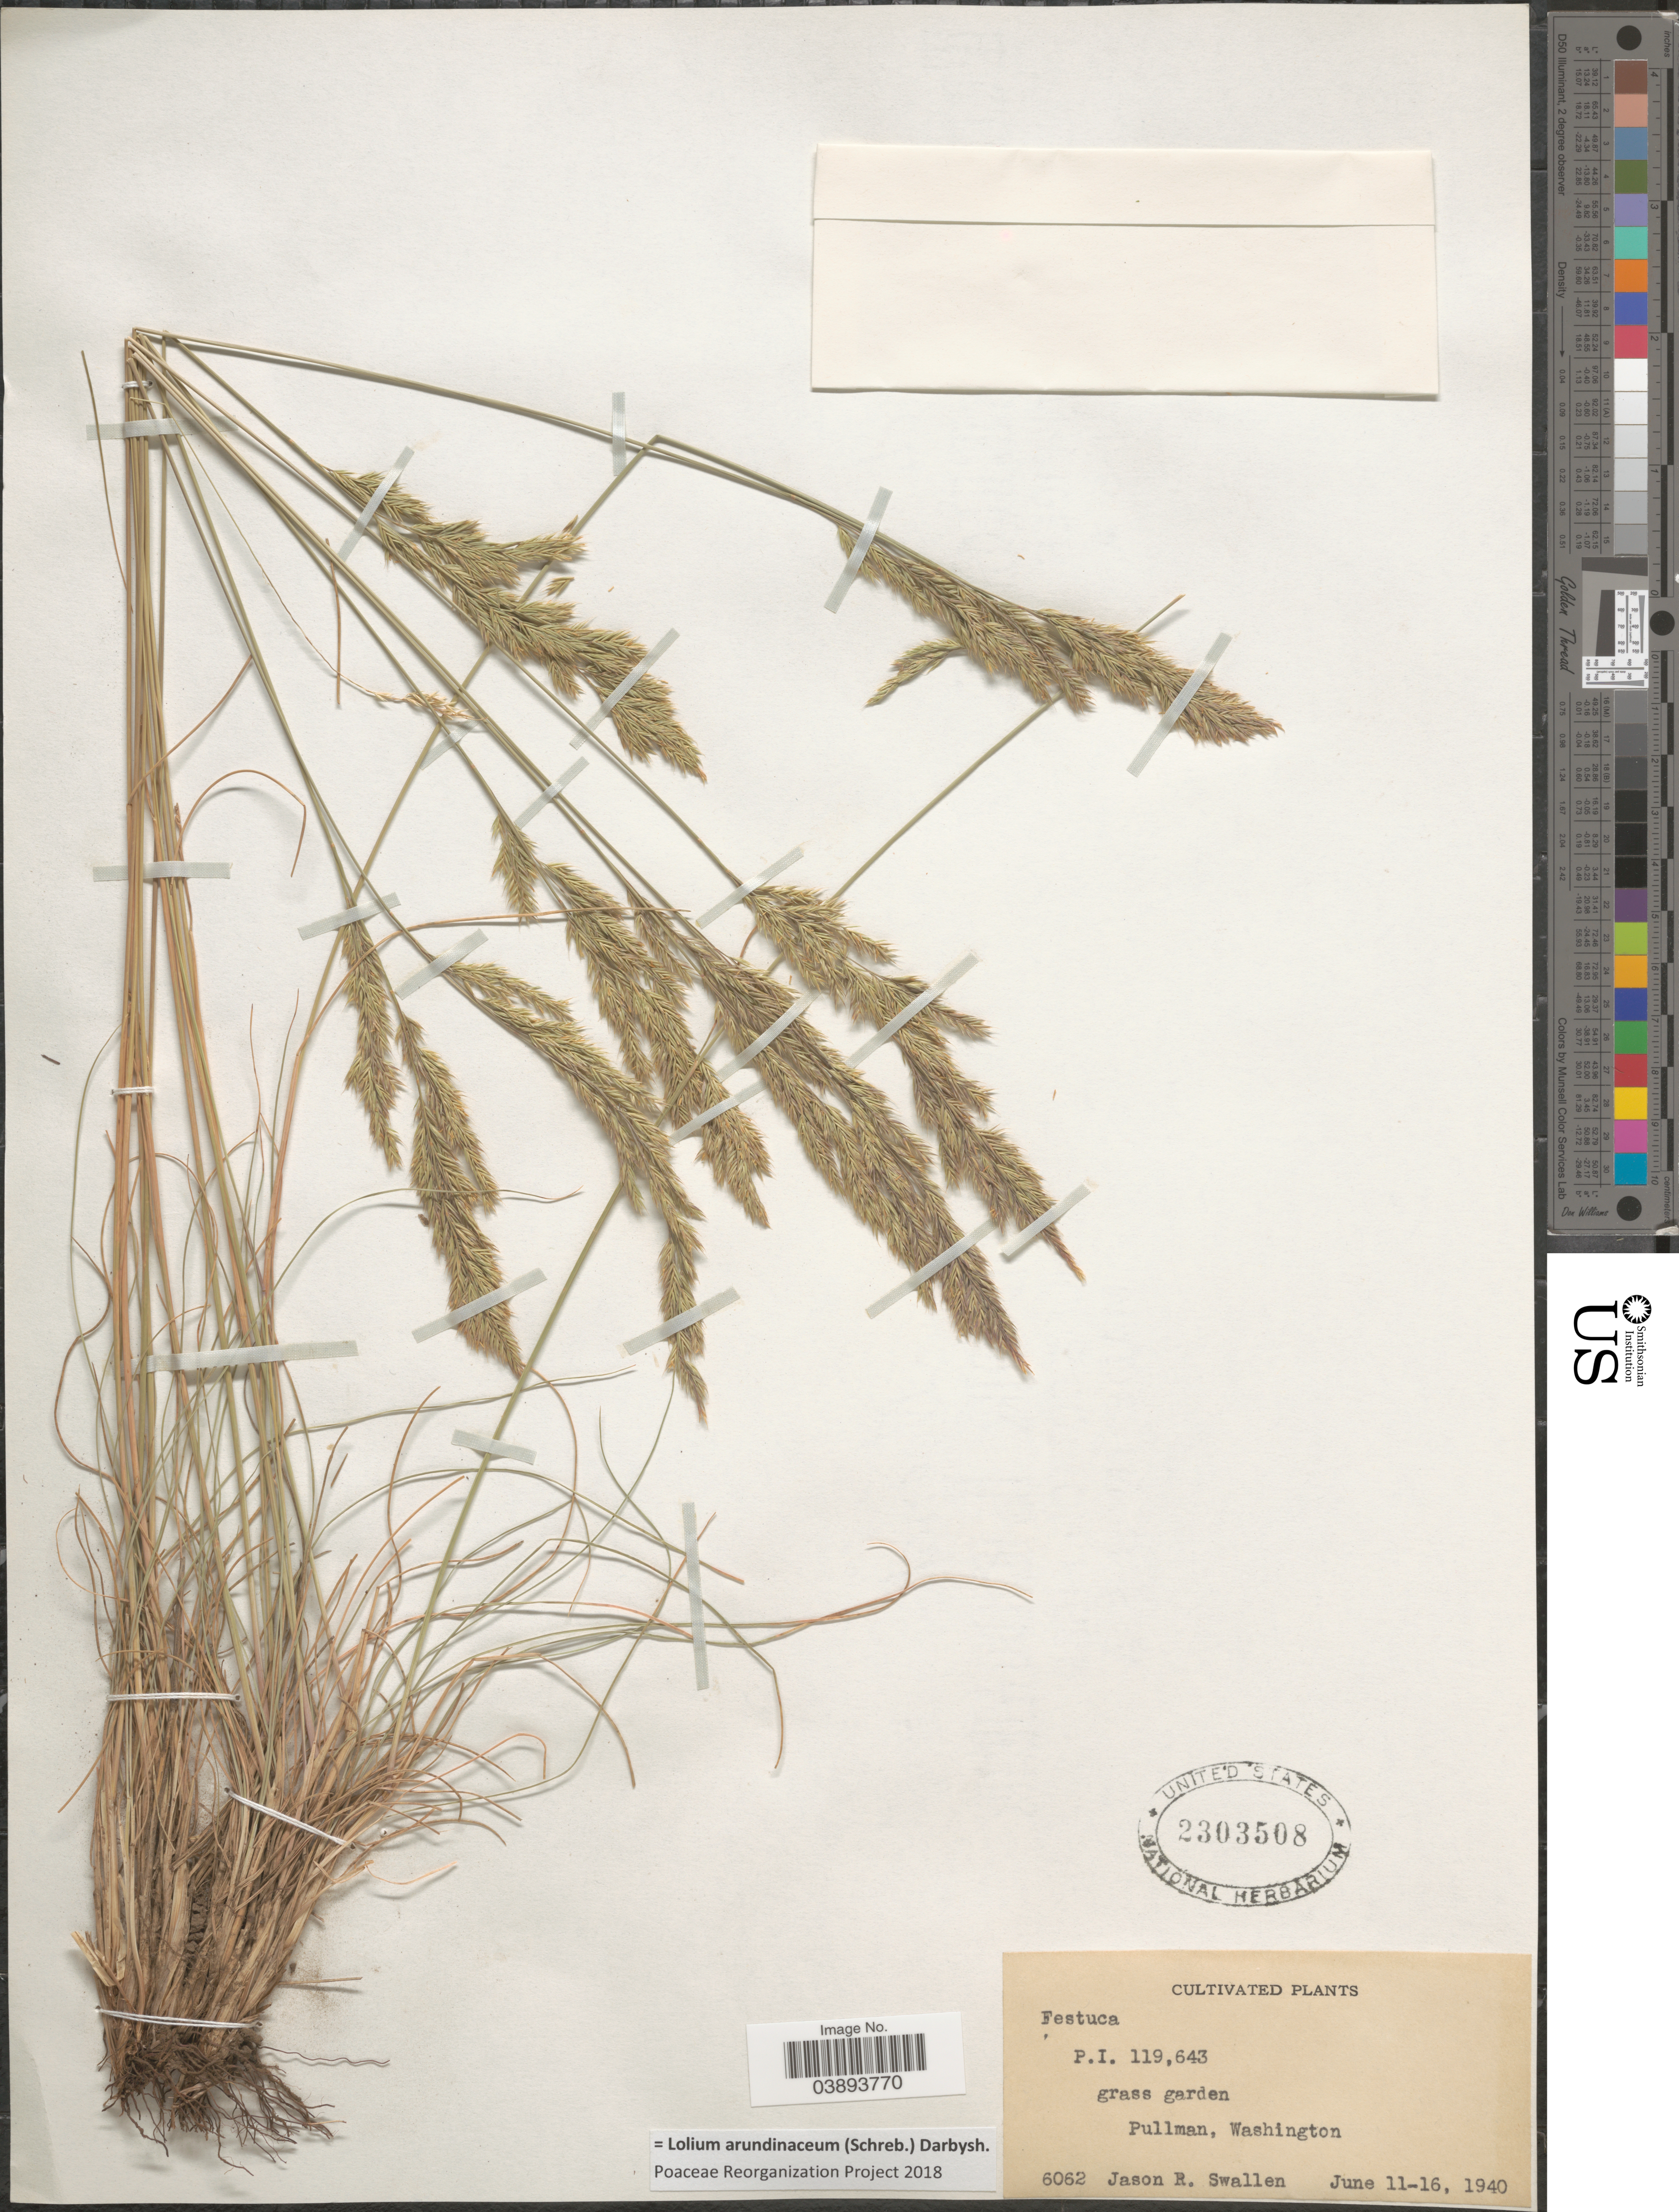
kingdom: Plantae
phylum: Tracheophyta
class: Liliopsida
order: Poales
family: Poaceae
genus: Lolium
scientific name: Lolium arundinaceum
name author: (Schreb.) Darbysh.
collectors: J. R. Swallen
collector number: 6062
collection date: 1940-06-11/1940-06-16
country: United States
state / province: Washington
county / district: Whitman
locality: Grass garden. Pullman.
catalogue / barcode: US 2303508